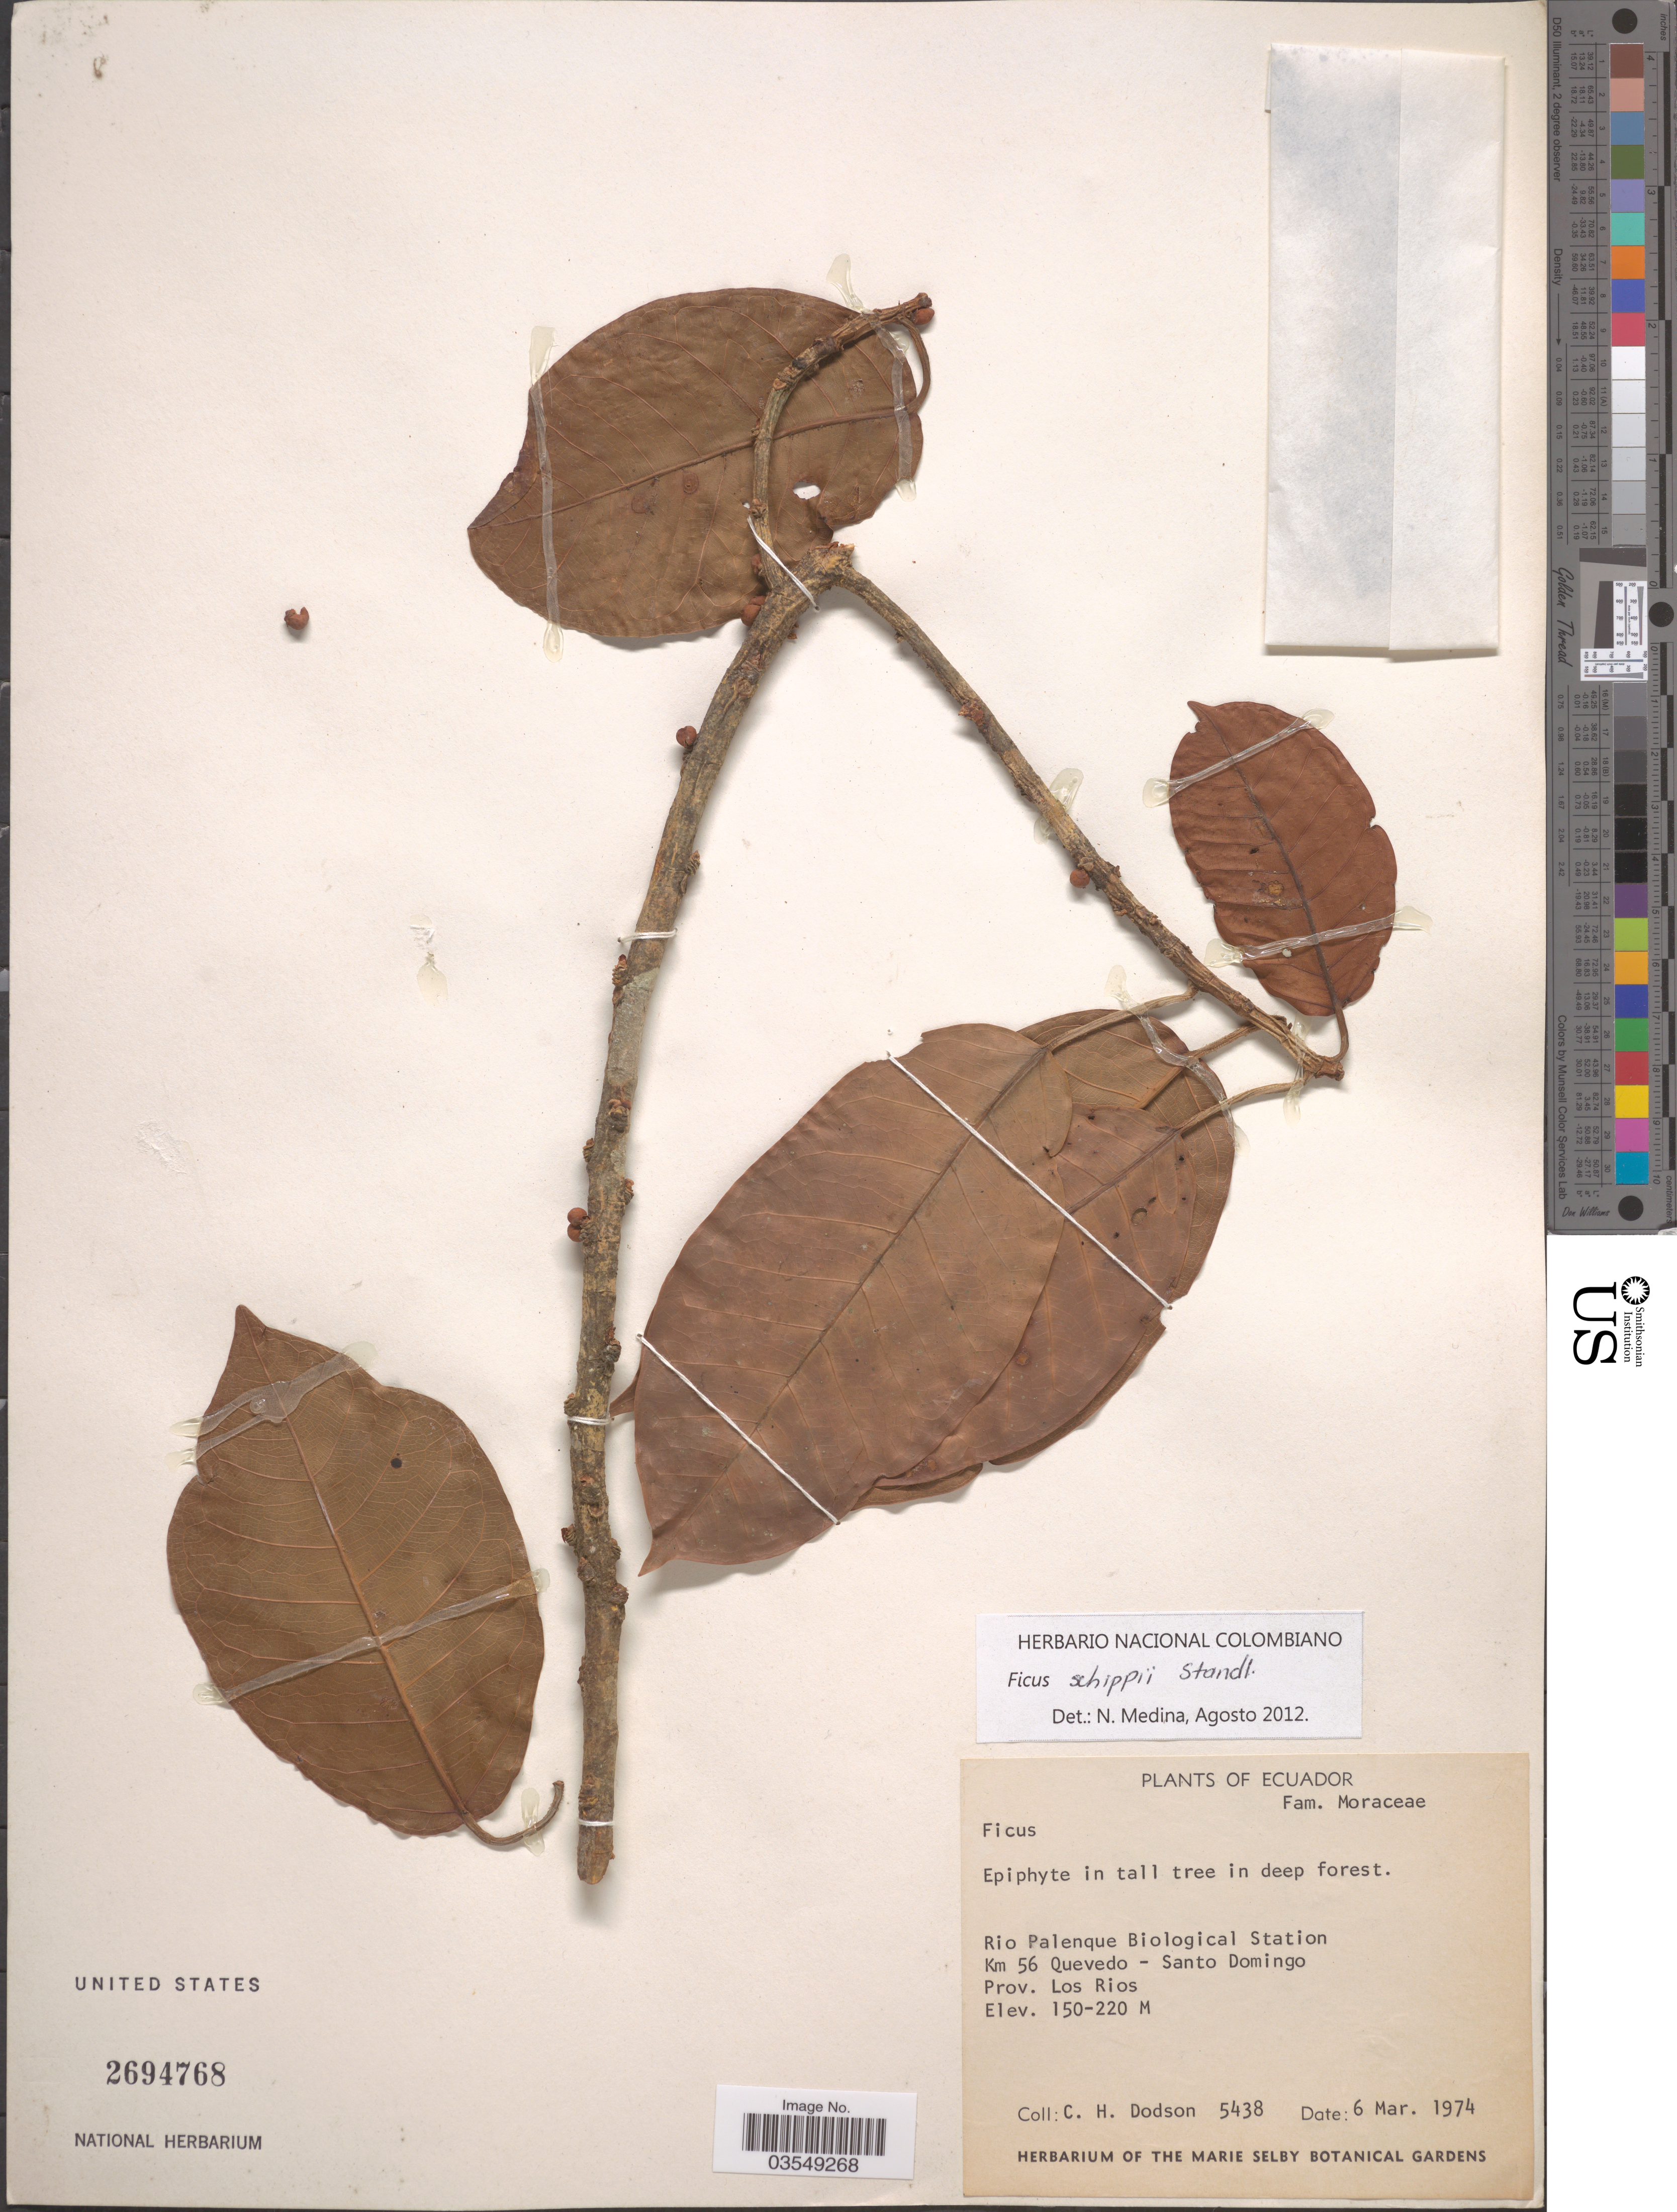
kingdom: Plantae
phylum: Tracheophyta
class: Magnoliopsida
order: Rosales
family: Moraceae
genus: Ficus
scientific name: Ficus schippii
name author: Standl.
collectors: C. H. Dodson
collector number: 5438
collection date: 1974-03-06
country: Ecuador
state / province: Los Ríos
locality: Rio Palenque Biological Station Km 56 Quevedo- Santo Domingo.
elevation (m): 150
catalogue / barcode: US 2694768